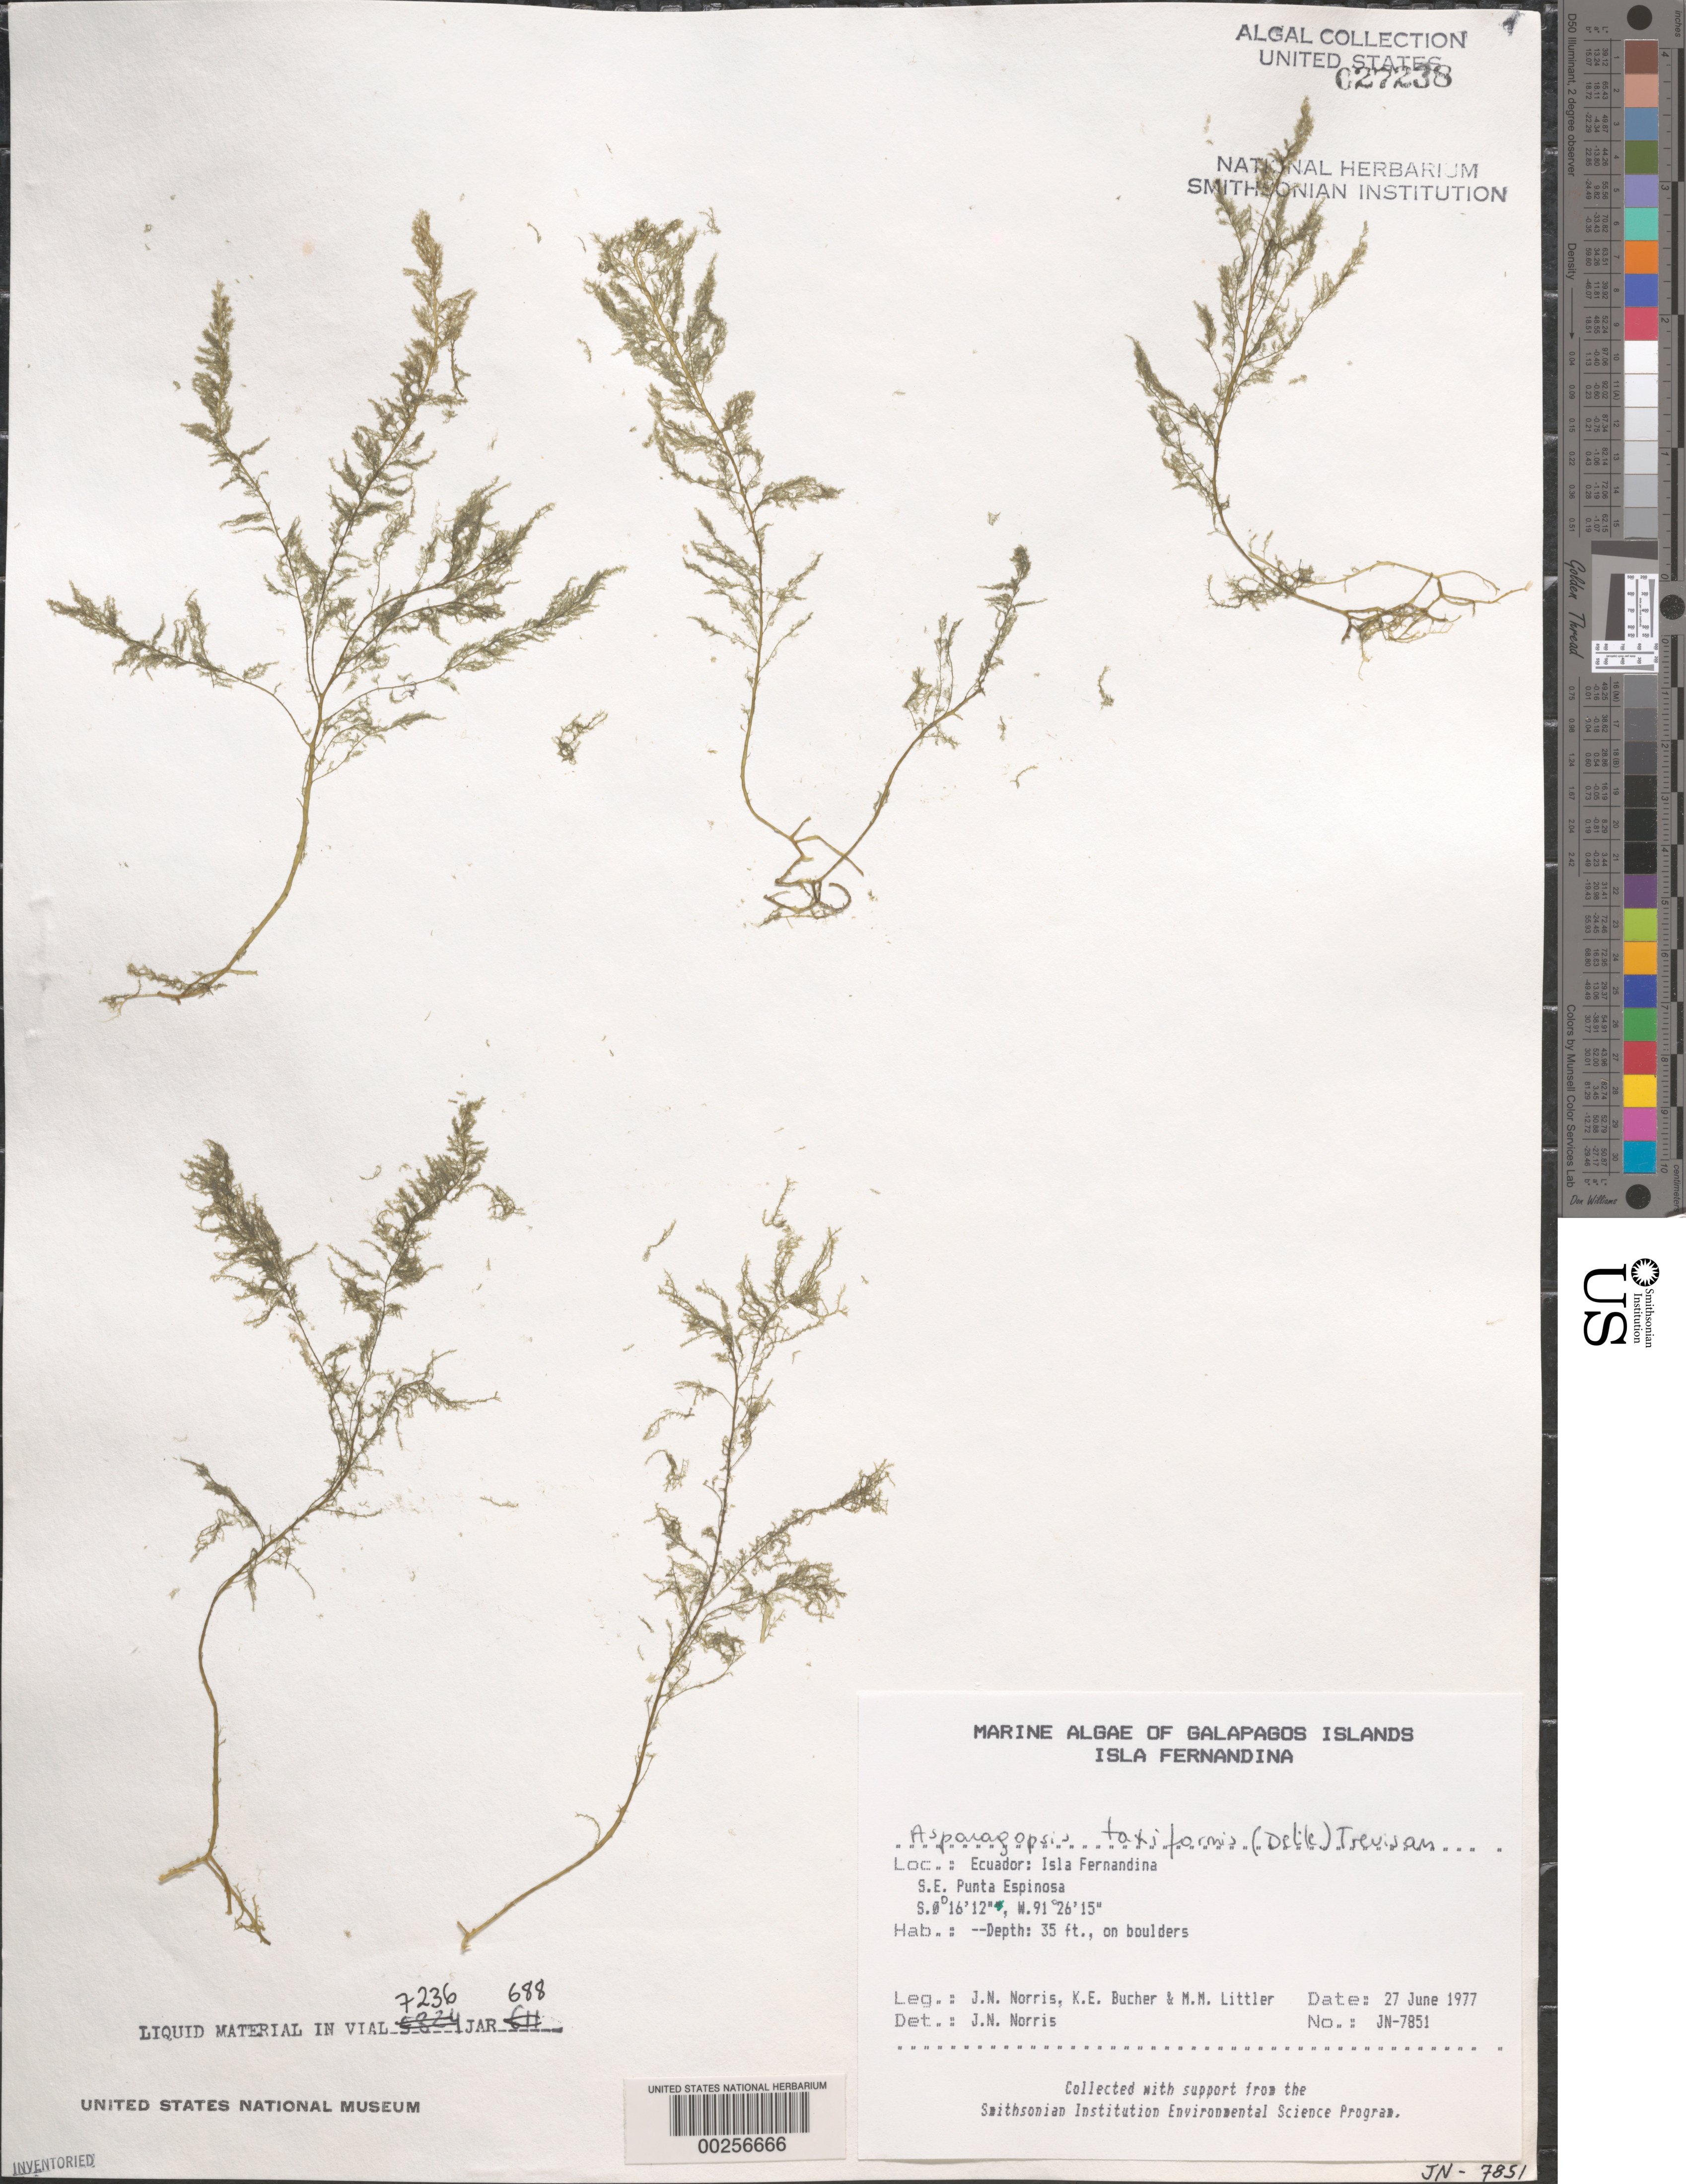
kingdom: Plantae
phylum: Rhodophyta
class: Florideophyceae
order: Bonnemaisoniales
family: Bonnemaisoniaceae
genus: Asparagopsis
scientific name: Asparagopsis taxiformis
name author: (Delile) Trevis.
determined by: Norris, James N.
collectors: J. N. Norris, K. E. Bucher & M. M. Littler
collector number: JN-7851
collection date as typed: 27 Jun 1977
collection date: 1977-06-27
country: Ecuador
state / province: Colón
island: Fernandina [Narborough]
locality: Punta Espinosa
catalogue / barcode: US 27238